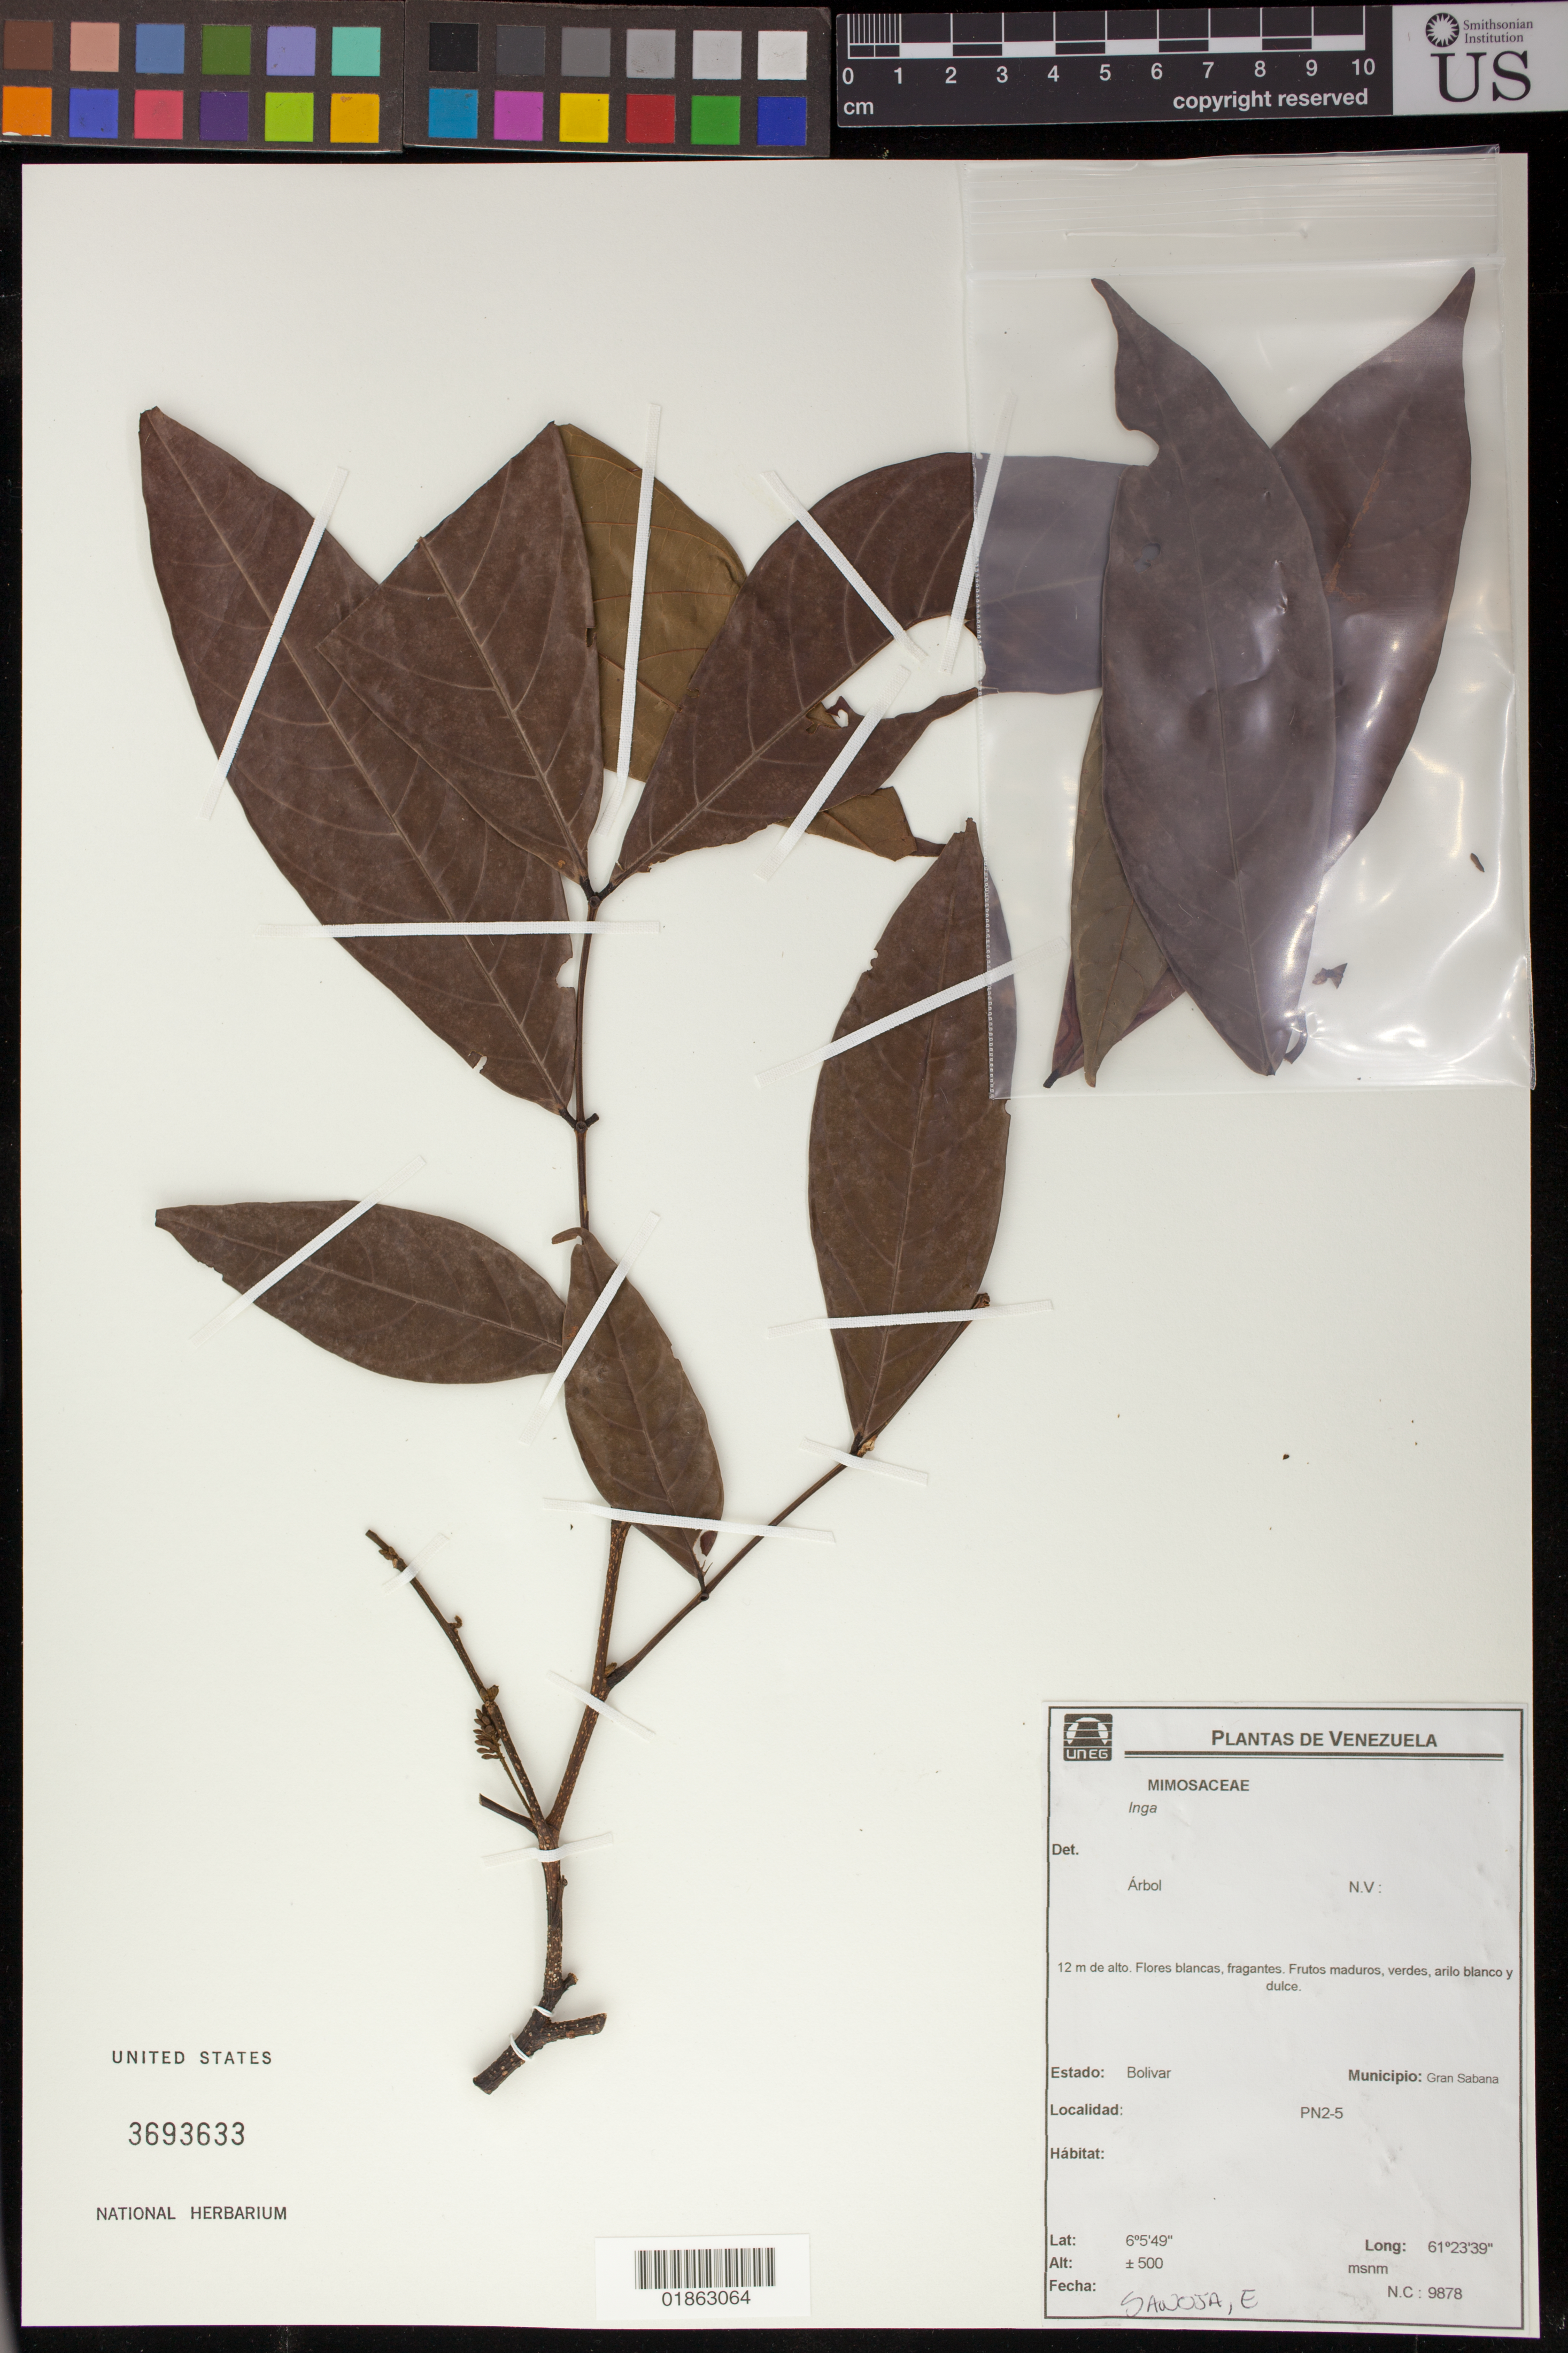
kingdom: Plantae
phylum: Tracheophyta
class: Magnoliopsida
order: Fabales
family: Fabaceae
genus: Inga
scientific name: Inga sp.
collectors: E. Sanoja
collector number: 9878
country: Venezuela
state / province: Bolivar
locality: Municipio Gran Sabana, PN2-5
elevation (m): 500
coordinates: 6 5 49 N, 61 23 39 W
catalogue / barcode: US 3693633